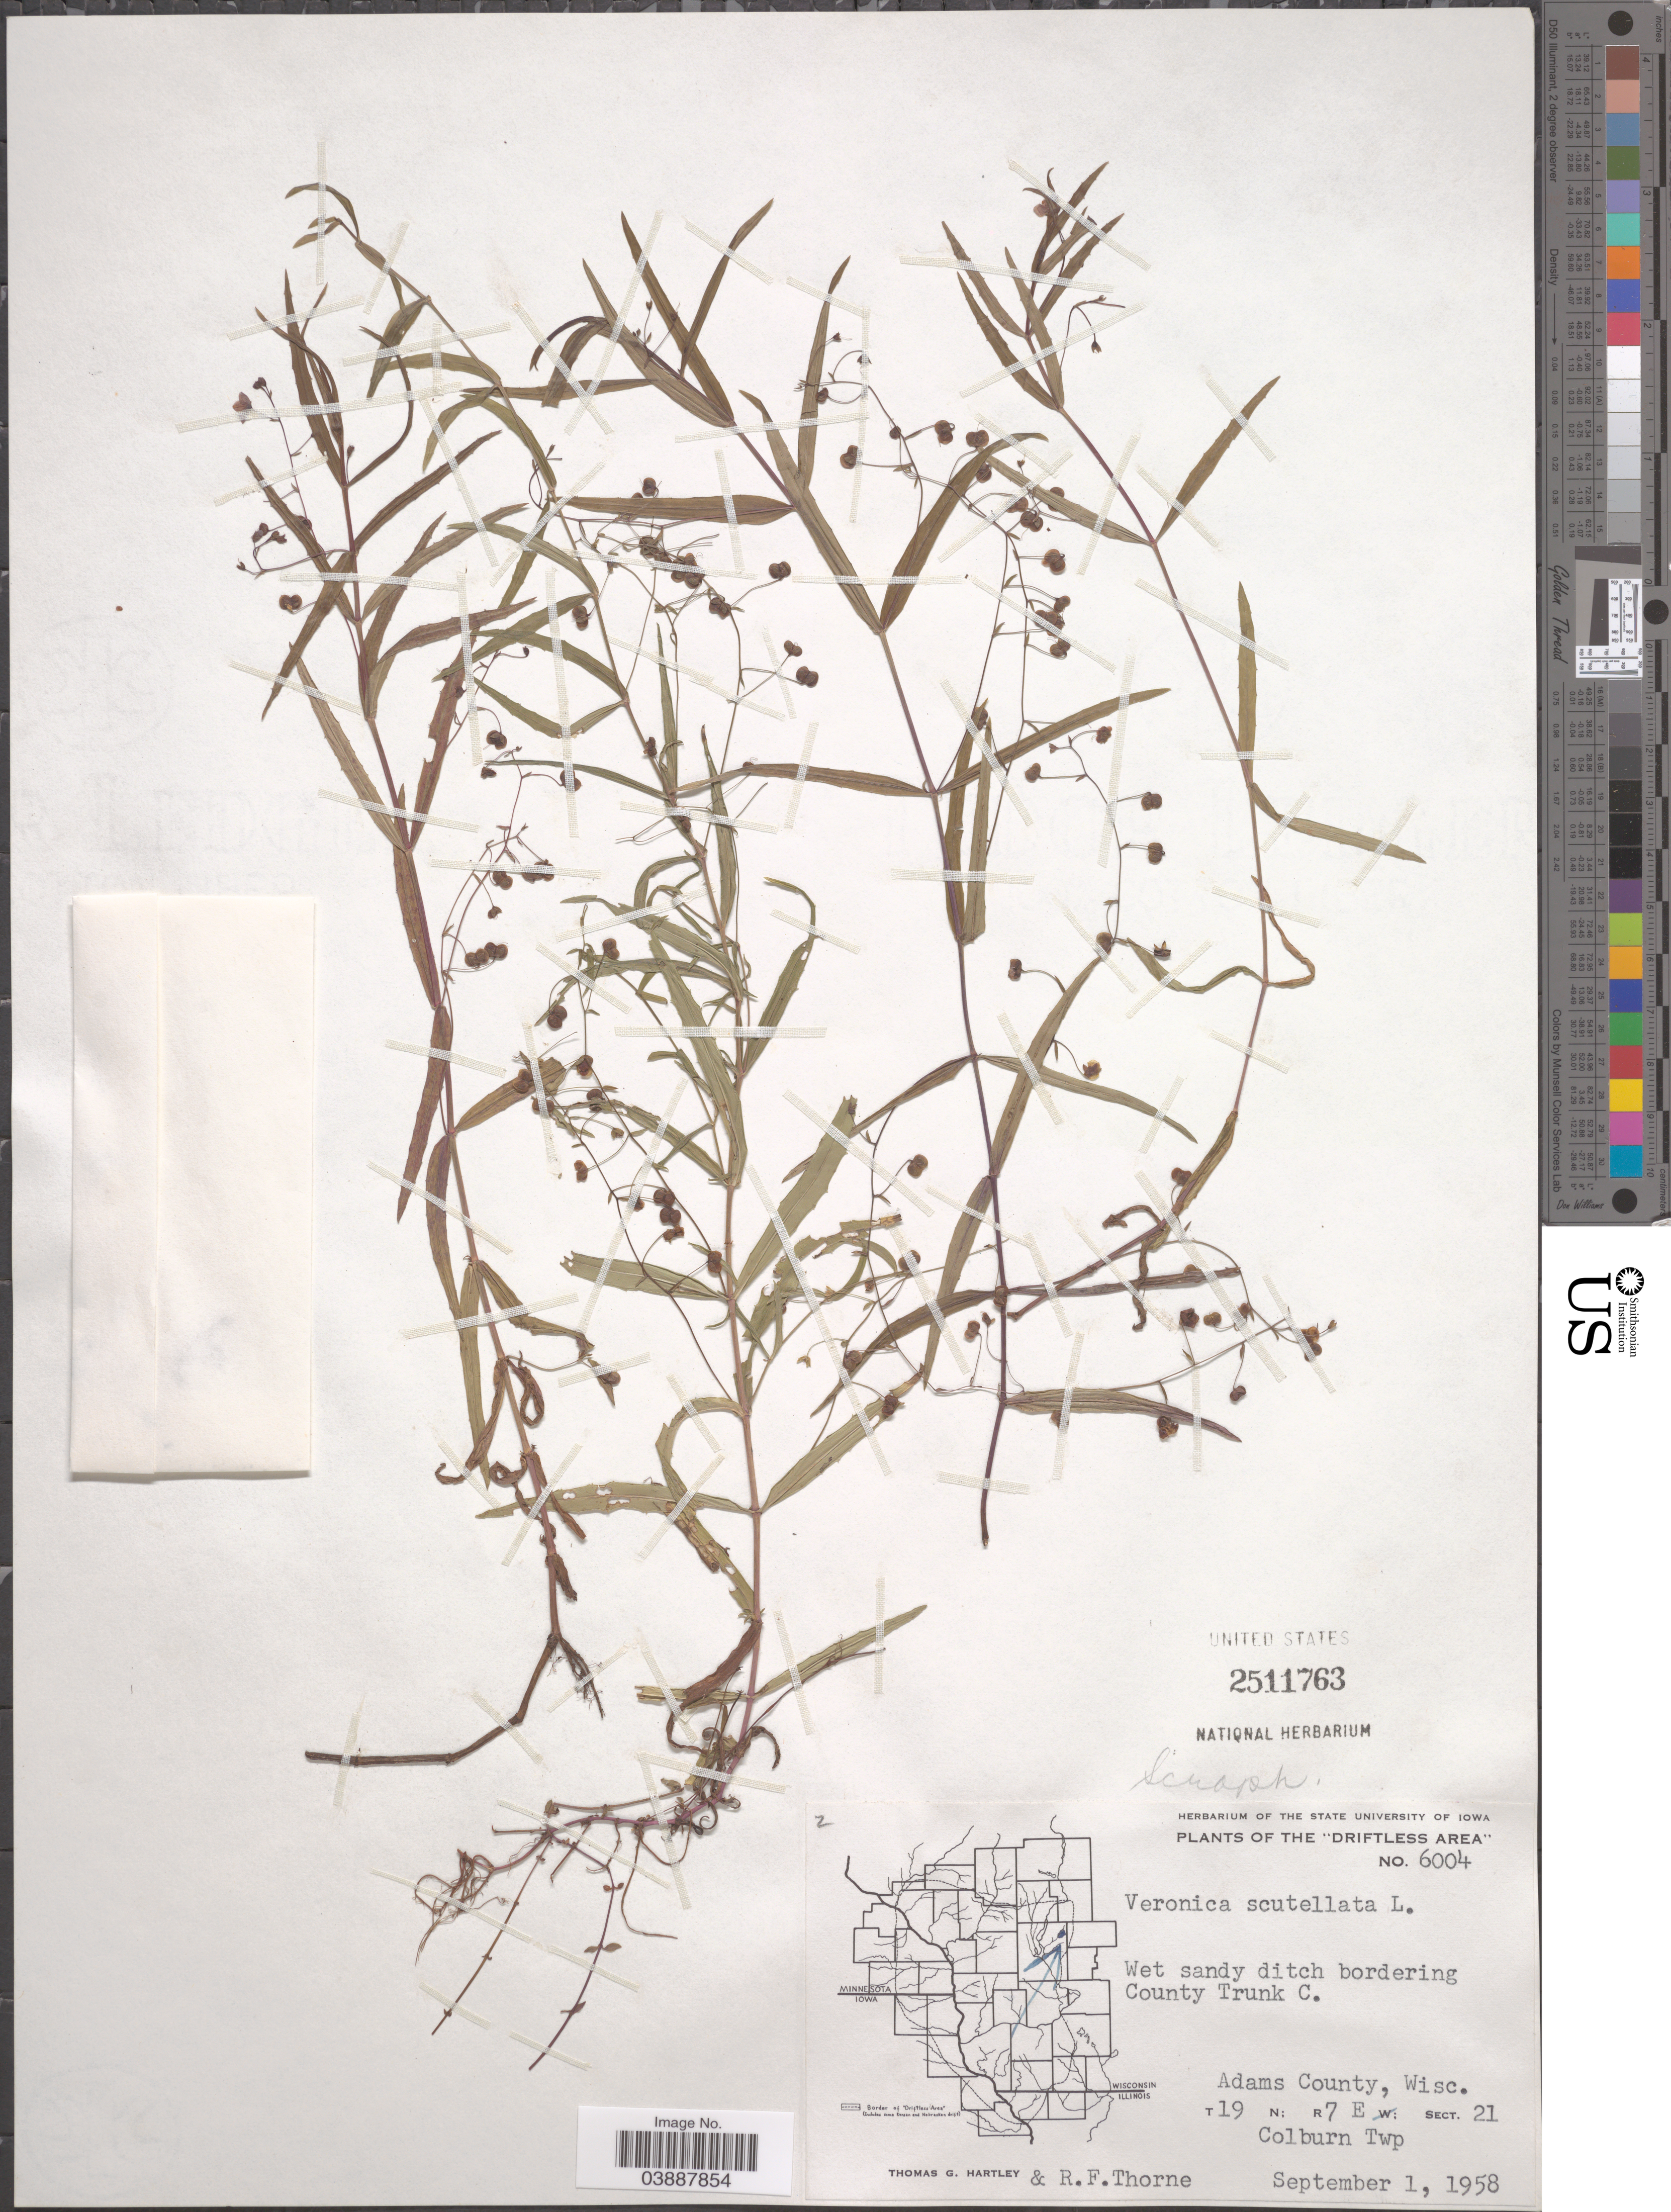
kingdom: Plantae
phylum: Tracheophyta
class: Magnoliopsida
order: Lamiales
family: Plantaginaceae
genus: Veronica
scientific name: Veronica scutellata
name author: L.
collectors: T. G. Hartley & R. Thorne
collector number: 6004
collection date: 1958-09-01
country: United States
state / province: Wisconsin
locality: The "Dirtless Area". Bordering County Trunk C. Adams County. T19 N; R7 E; Sect. 21.Colburn Twp.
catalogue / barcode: US 2511763